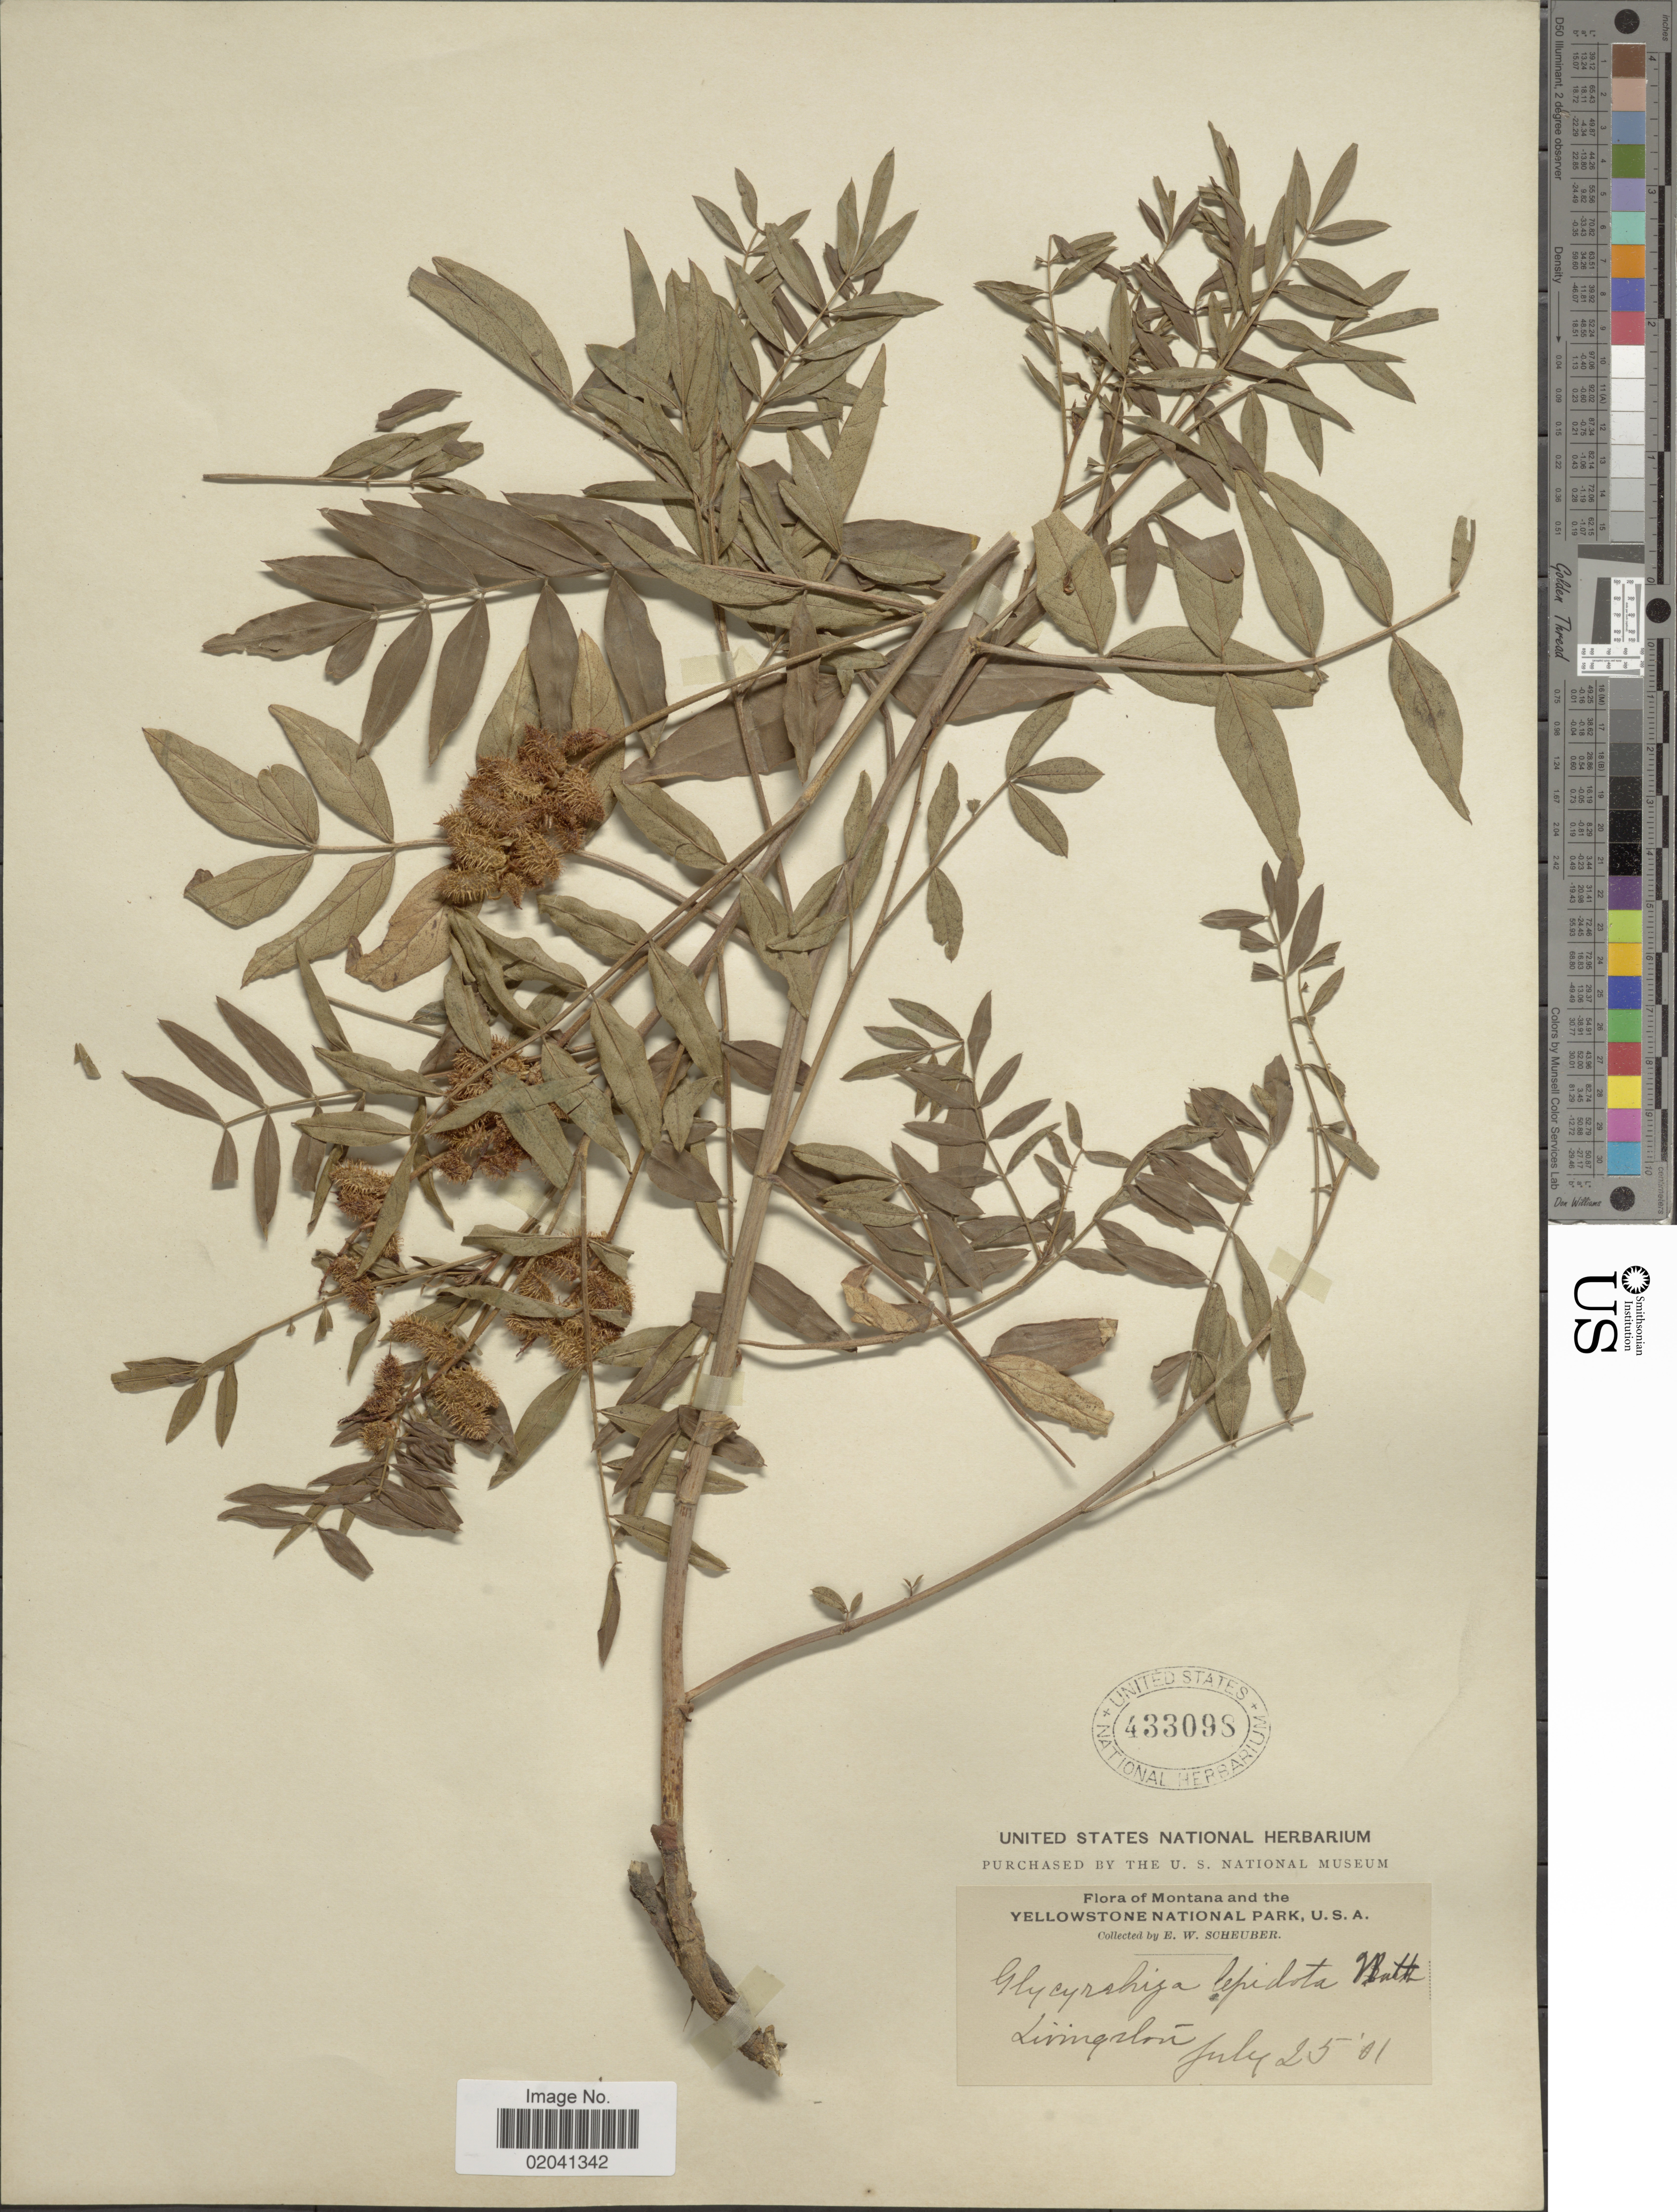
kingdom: Plantae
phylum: Tracheophyta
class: Magnoliopsida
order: Fabales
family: Fabaceae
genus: Glycyrrhiza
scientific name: Glycyrrhiza lepidota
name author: Pursh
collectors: E. Scheuber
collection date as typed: Transcribed d/m/y: 27/7/1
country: United States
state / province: Montana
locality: Yellowstone National Park. Livingston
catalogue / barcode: US 433098